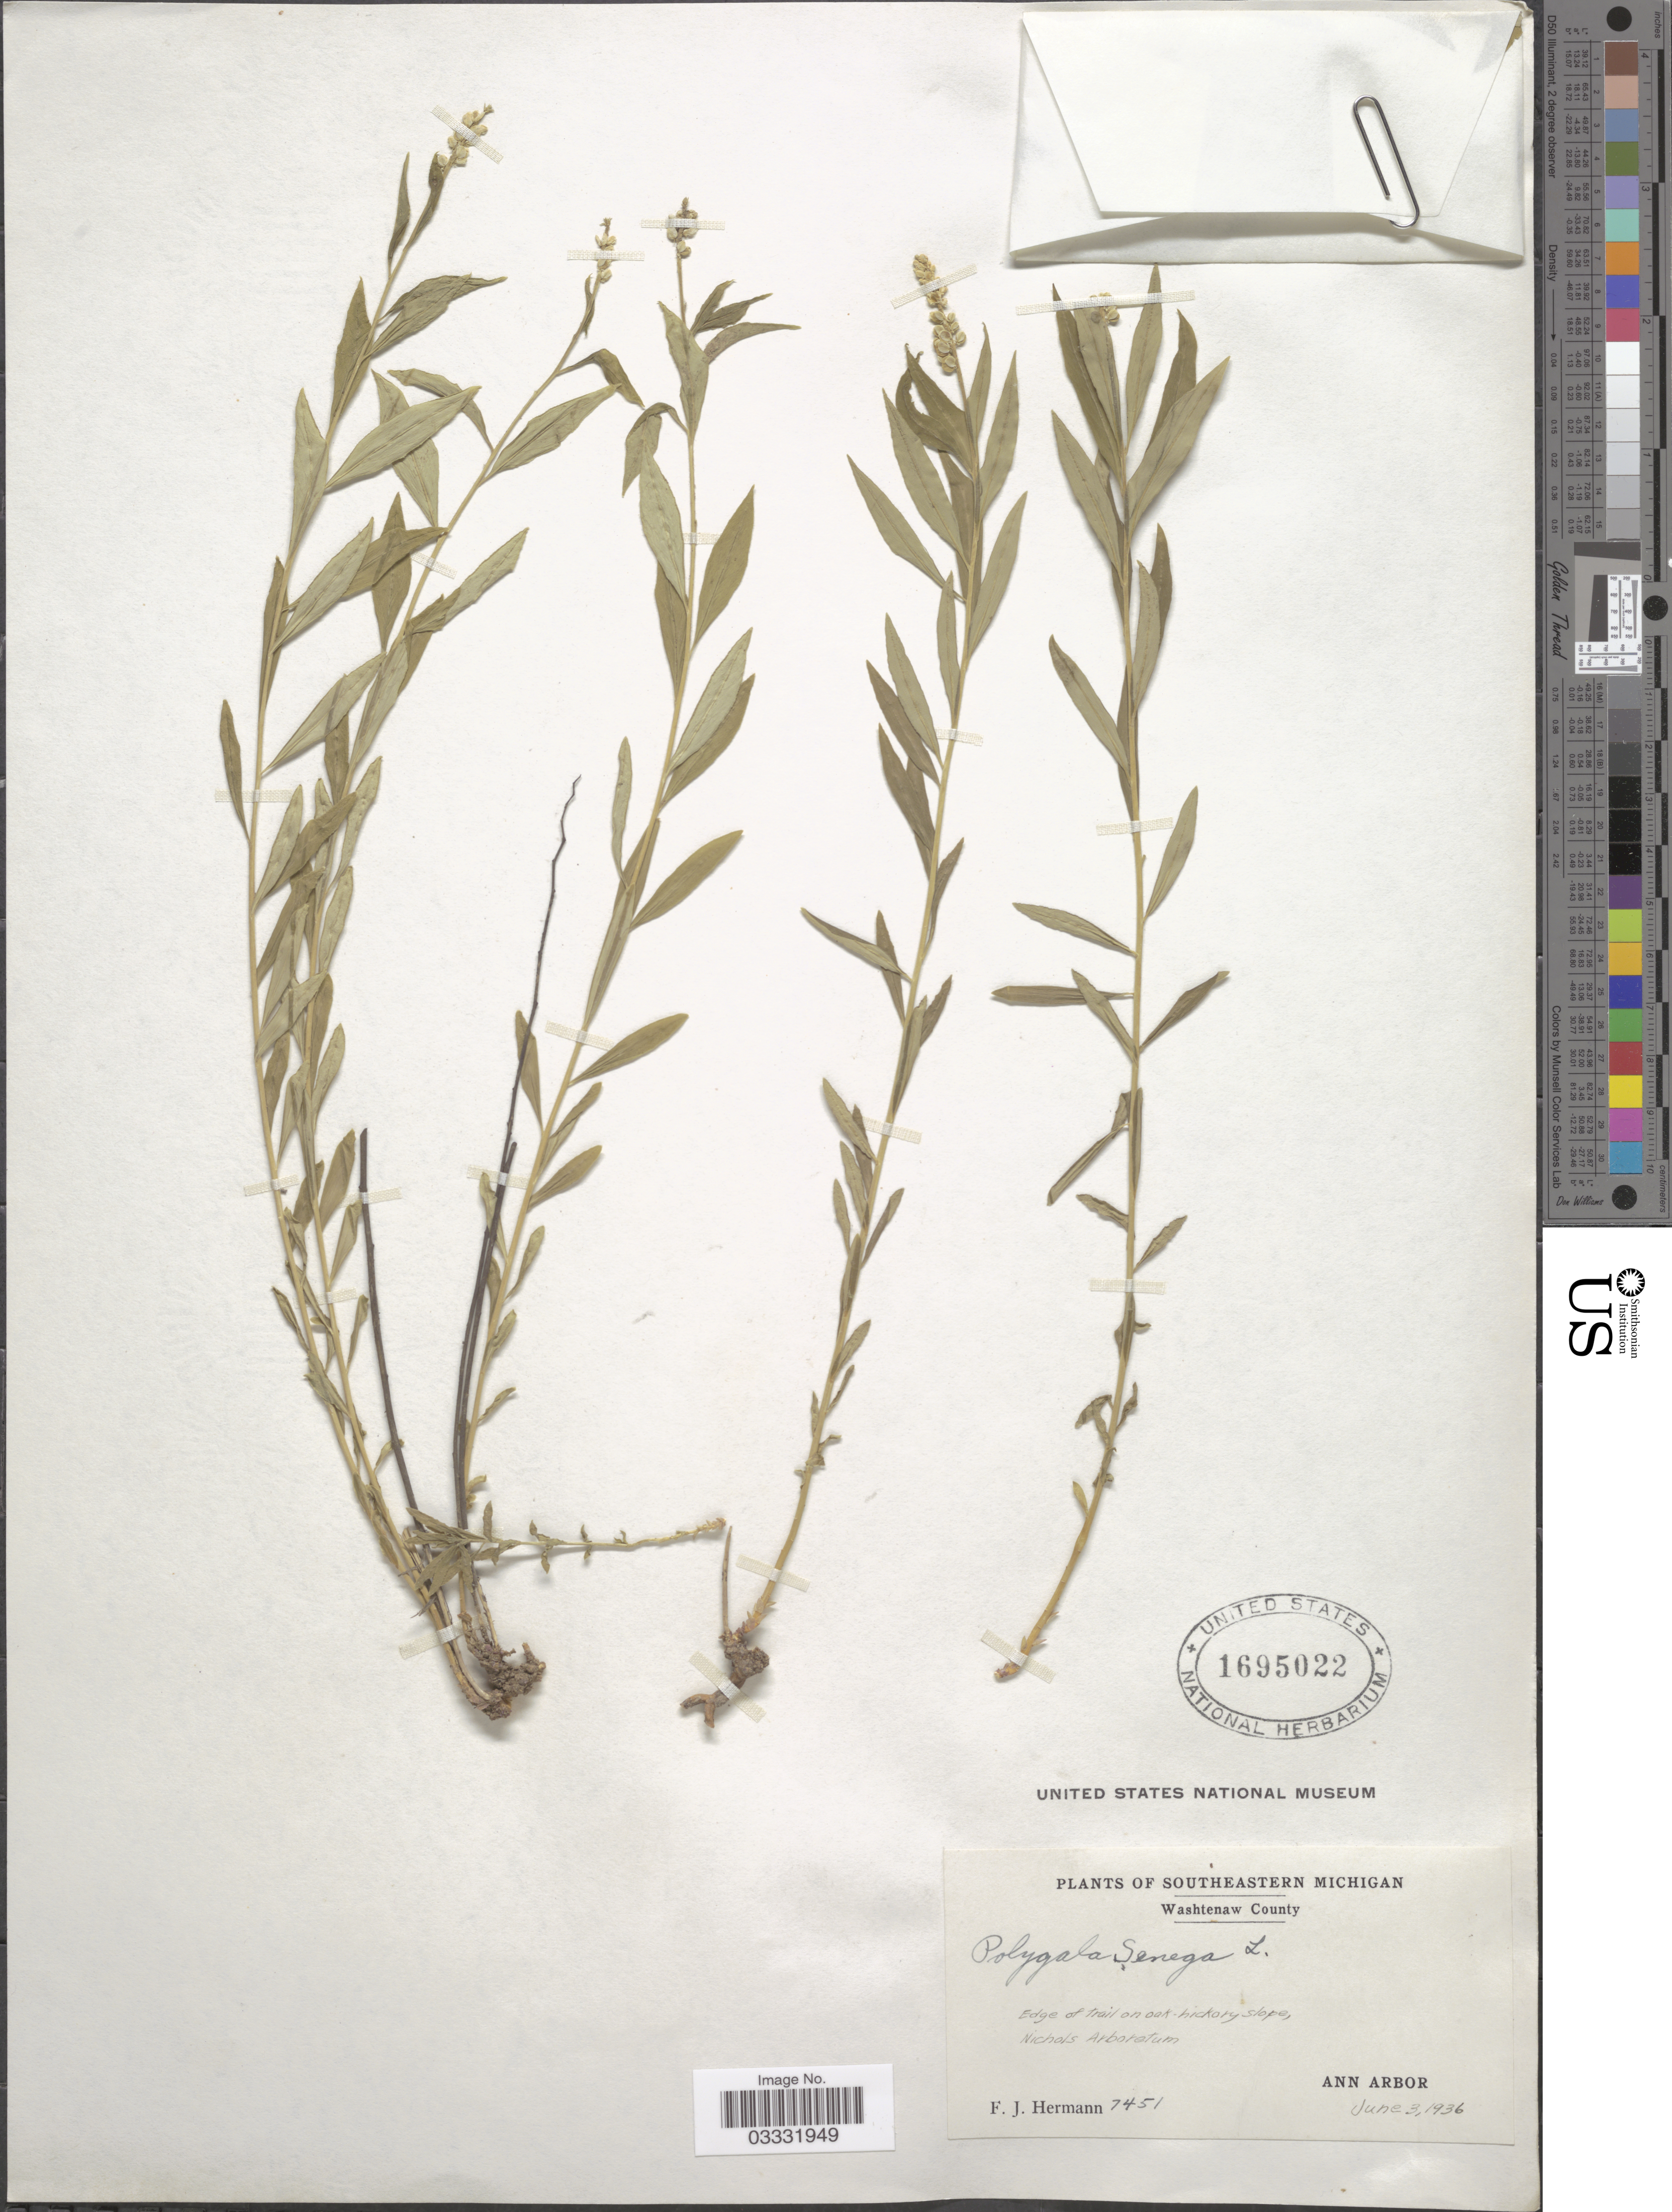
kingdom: Plantae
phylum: Tracheophyta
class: Magnoliopsida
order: Fabales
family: Polygalaceae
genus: Polygala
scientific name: Polygala senega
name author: L.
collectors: F. J. Hermann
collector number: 7451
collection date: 1936-06-03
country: United States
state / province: Michigan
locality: Southeastern Michigan. Washtenaw County. Edge of trail on oak-hickory slope, Nichols Arboratum. Ann Arbor.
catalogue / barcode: US 1695022